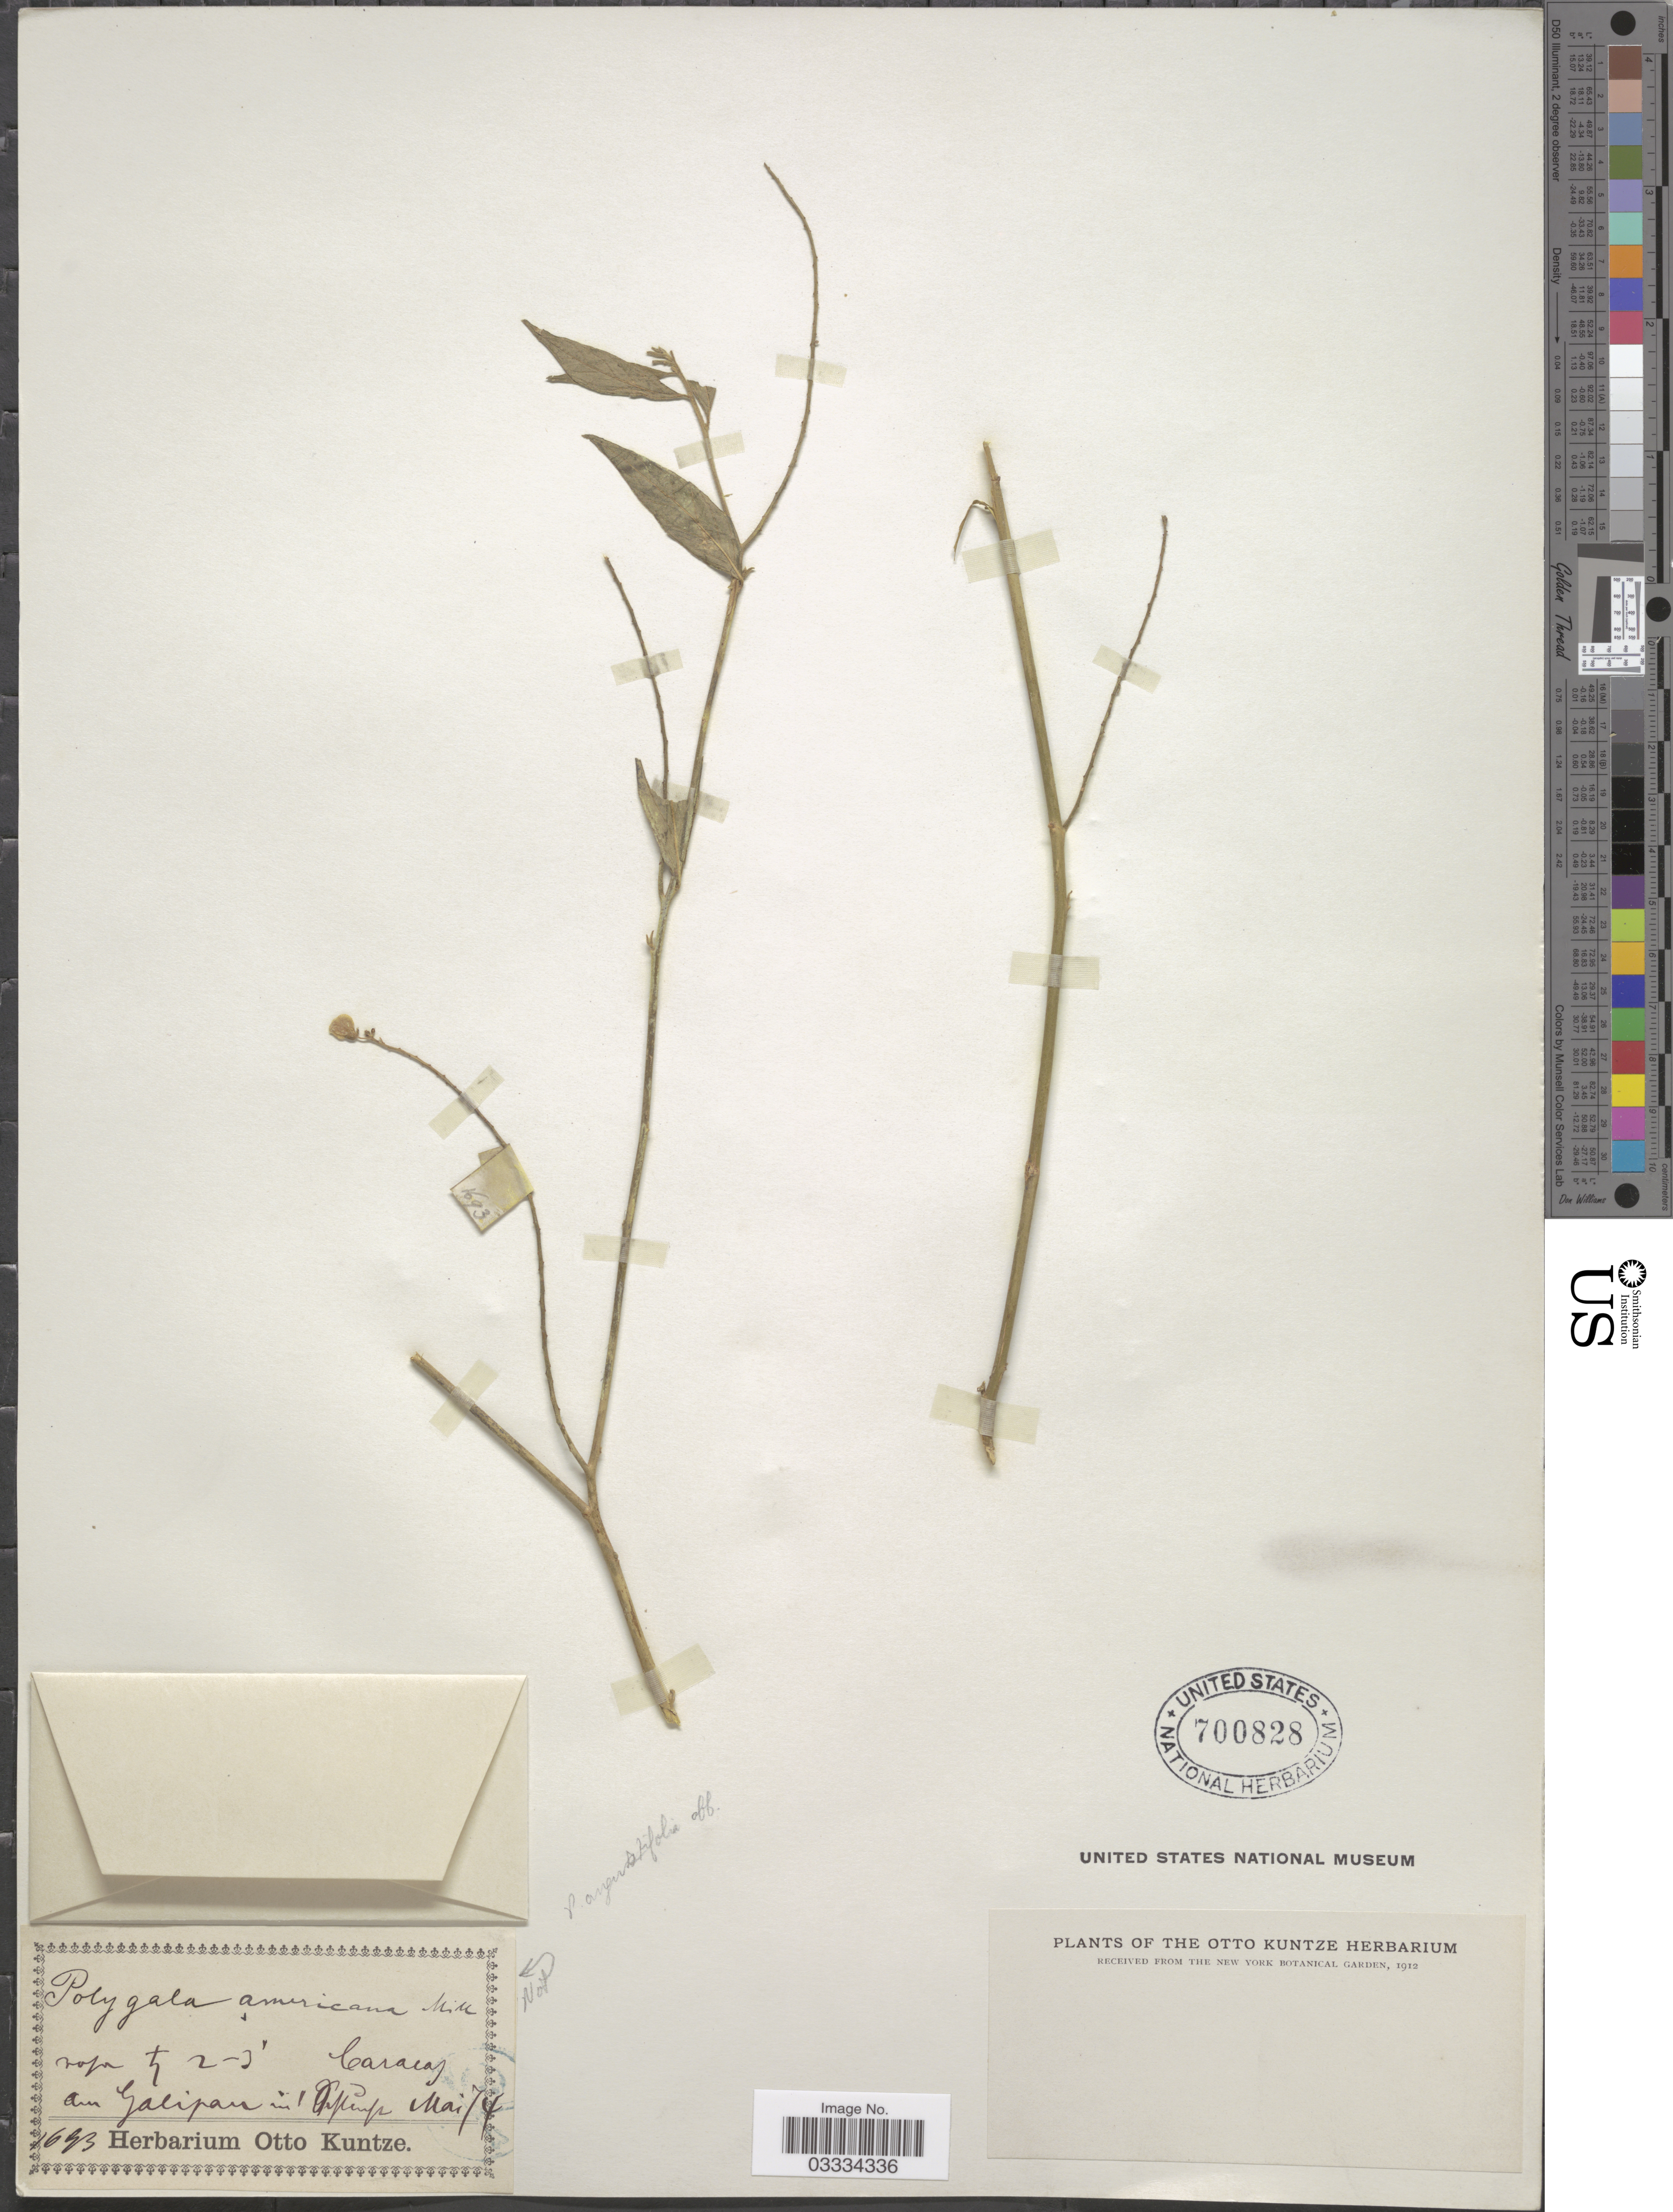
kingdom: Plantae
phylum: Tracheophyta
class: Magnoliopsida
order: Fabales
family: Polygalaceae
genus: Asemeia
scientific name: Asemeia galmeri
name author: (Chodat) J.F.B. Pastore & J.R. Abbott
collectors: ex herb. Otto Kuntze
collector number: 1693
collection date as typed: Transcribed d/m/y: /5/74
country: Venezuela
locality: Caracas am Galipan.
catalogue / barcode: US 700828